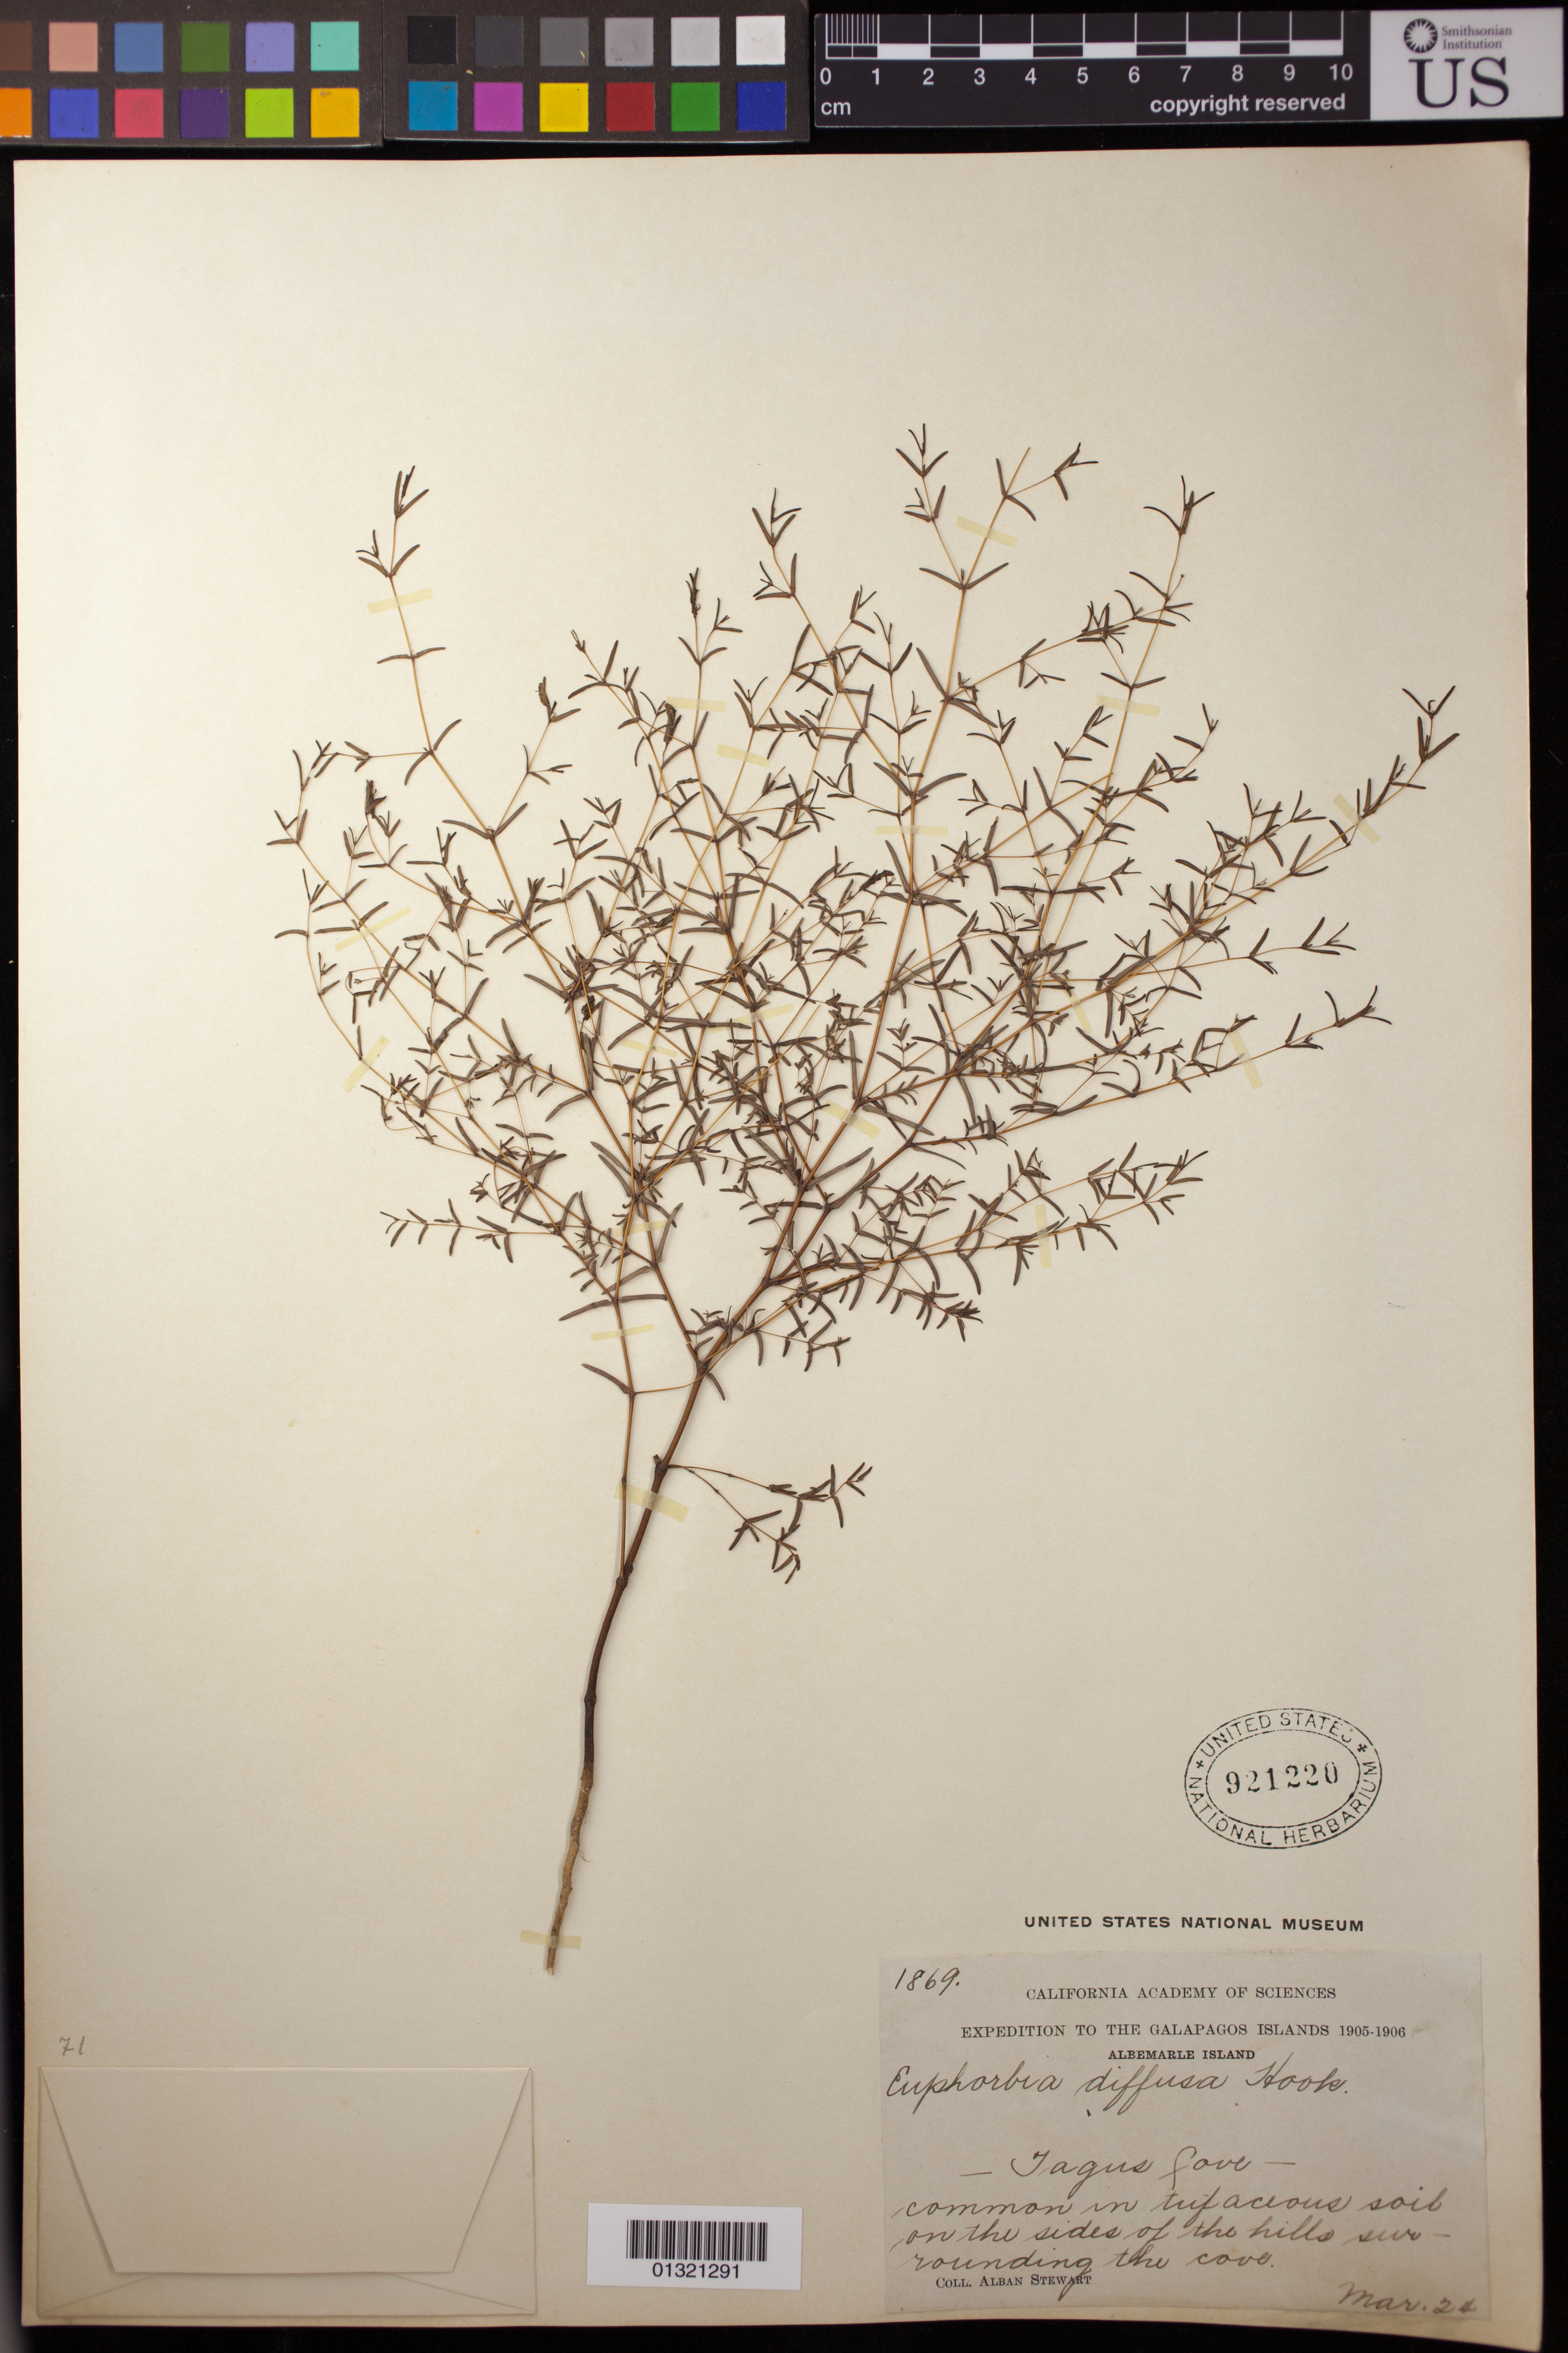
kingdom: Plantae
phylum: Tracheophyta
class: Magnoliopsida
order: Malpighiales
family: Euphorbiaceae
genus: Euphorbia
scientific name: Euphorbia punctulata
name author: Andersson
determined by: Strong, Mark T., (BOT), Smithsonian Institution - National Museum of Natural History (UNITED STATES)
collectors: A. Stewart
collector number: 1869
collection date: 1906-03-24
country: Ecuador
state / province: Colón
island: Isabela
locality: Albemarle Island, Tagus Cove,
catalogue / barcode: US 921220